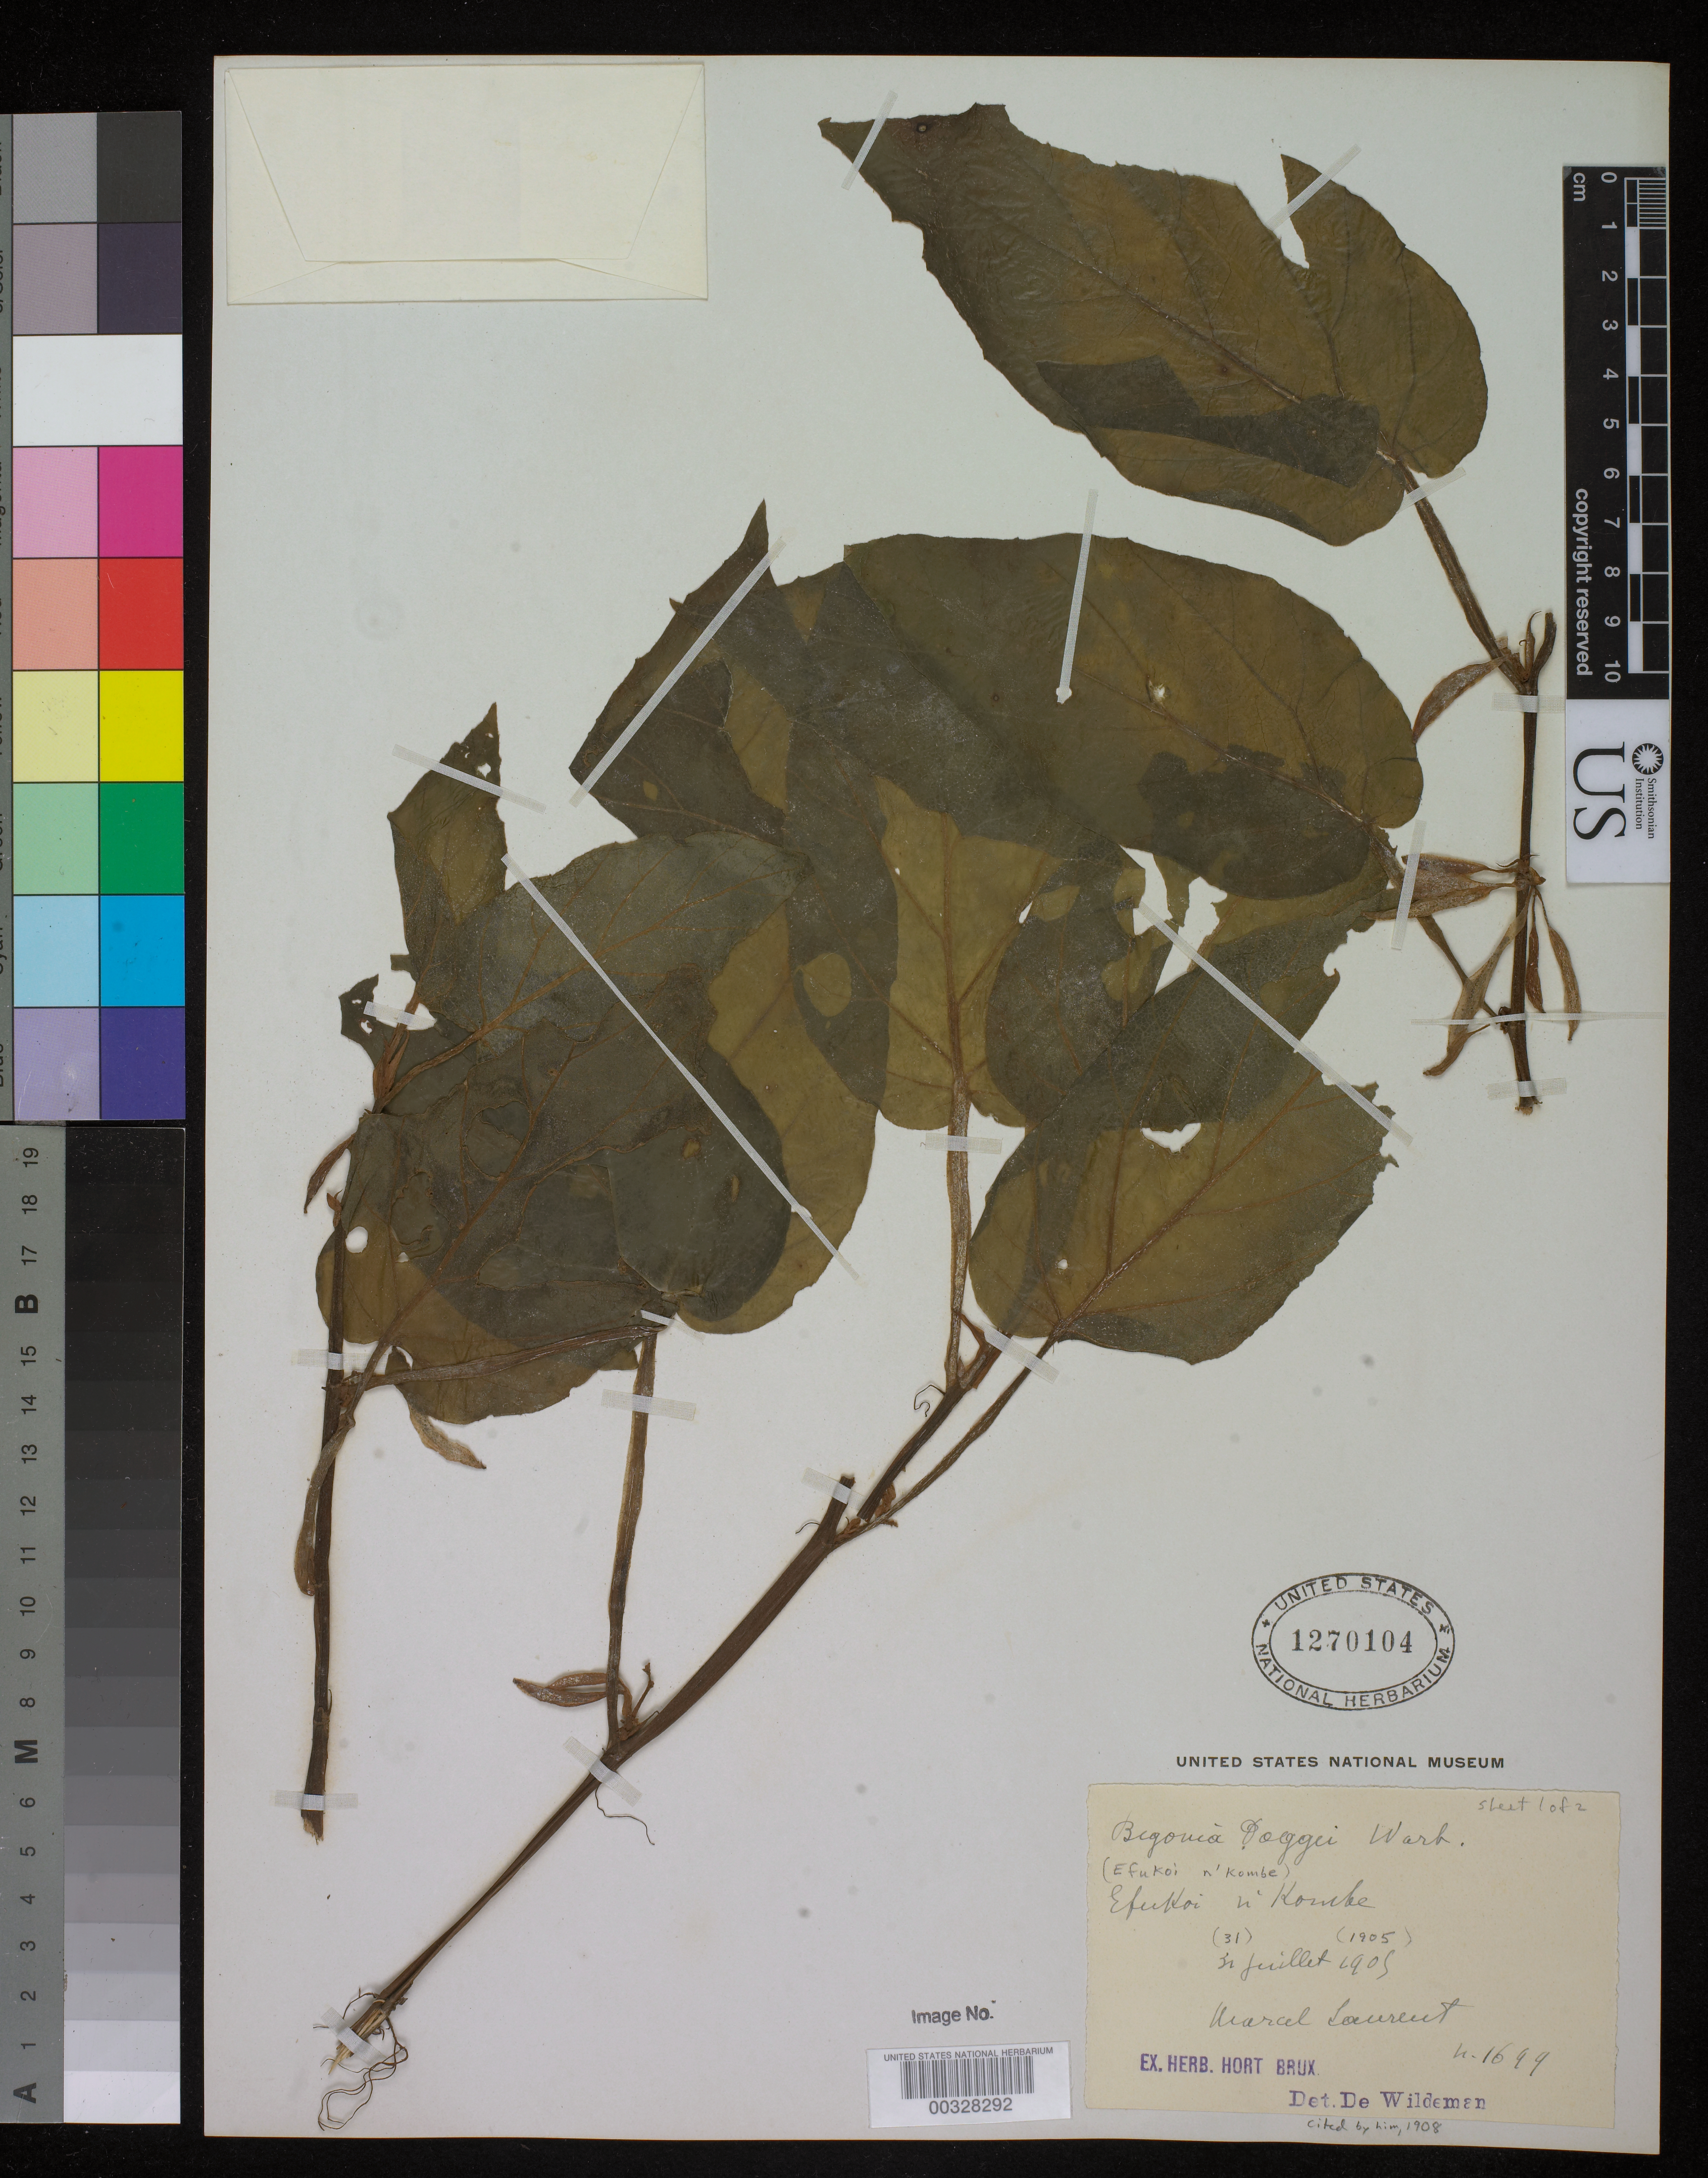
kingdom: Plantae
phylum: Tracheophyta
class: Magnoliopsida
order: Cucurbitales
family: Begoniaceae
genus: Begonia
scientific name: Begonia eminii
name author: Warb.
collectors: M. Loureut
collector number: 1699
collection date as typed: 31 Jul 1905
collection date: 1905-07-31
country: Congo, Democratic Republic of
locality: Efukoi n'Kombe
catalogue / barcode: US 1270104